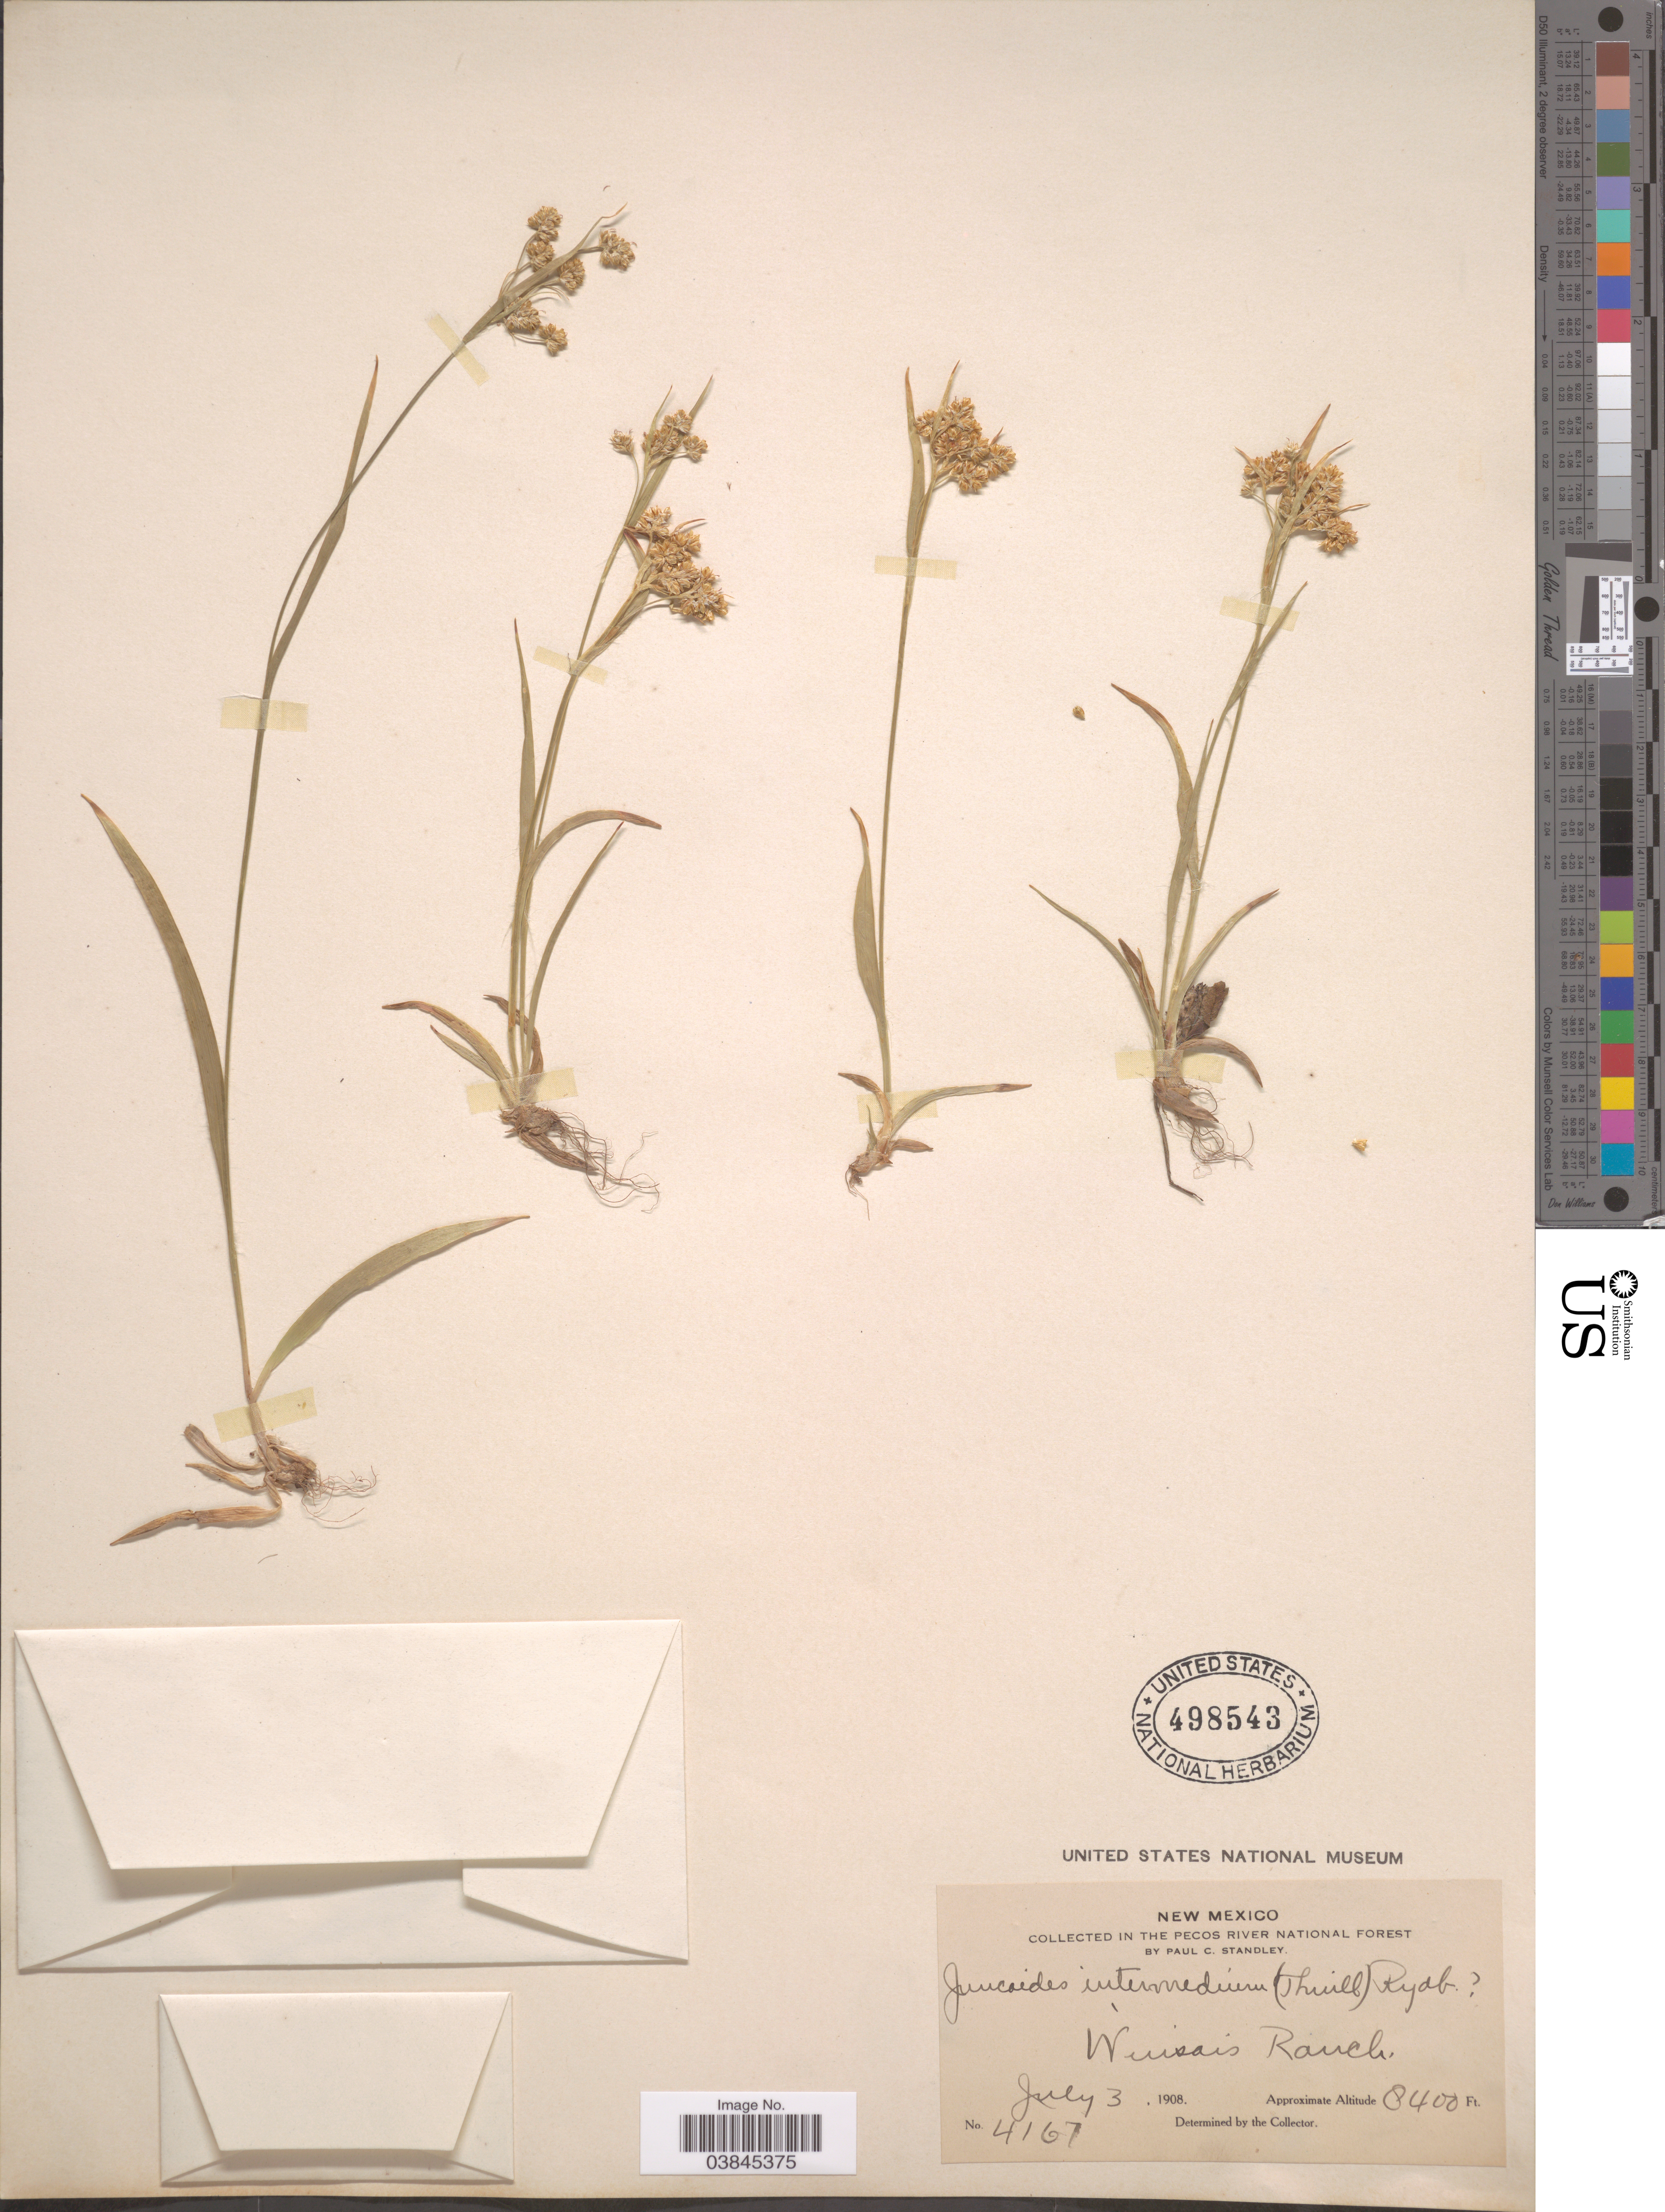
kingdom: Plantae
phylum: Tracheophyta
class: Liliopsida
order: Poales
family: Juncaceae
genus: Luzula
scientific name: Luzula campestris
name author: (L.) DC.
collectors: P. C. Standley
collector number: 4167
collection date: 1908-07-03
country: United States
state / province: New Mexico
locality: In the Pecos River National Forest. Winsors Ranch.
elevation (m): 2560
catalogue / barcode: US 498543